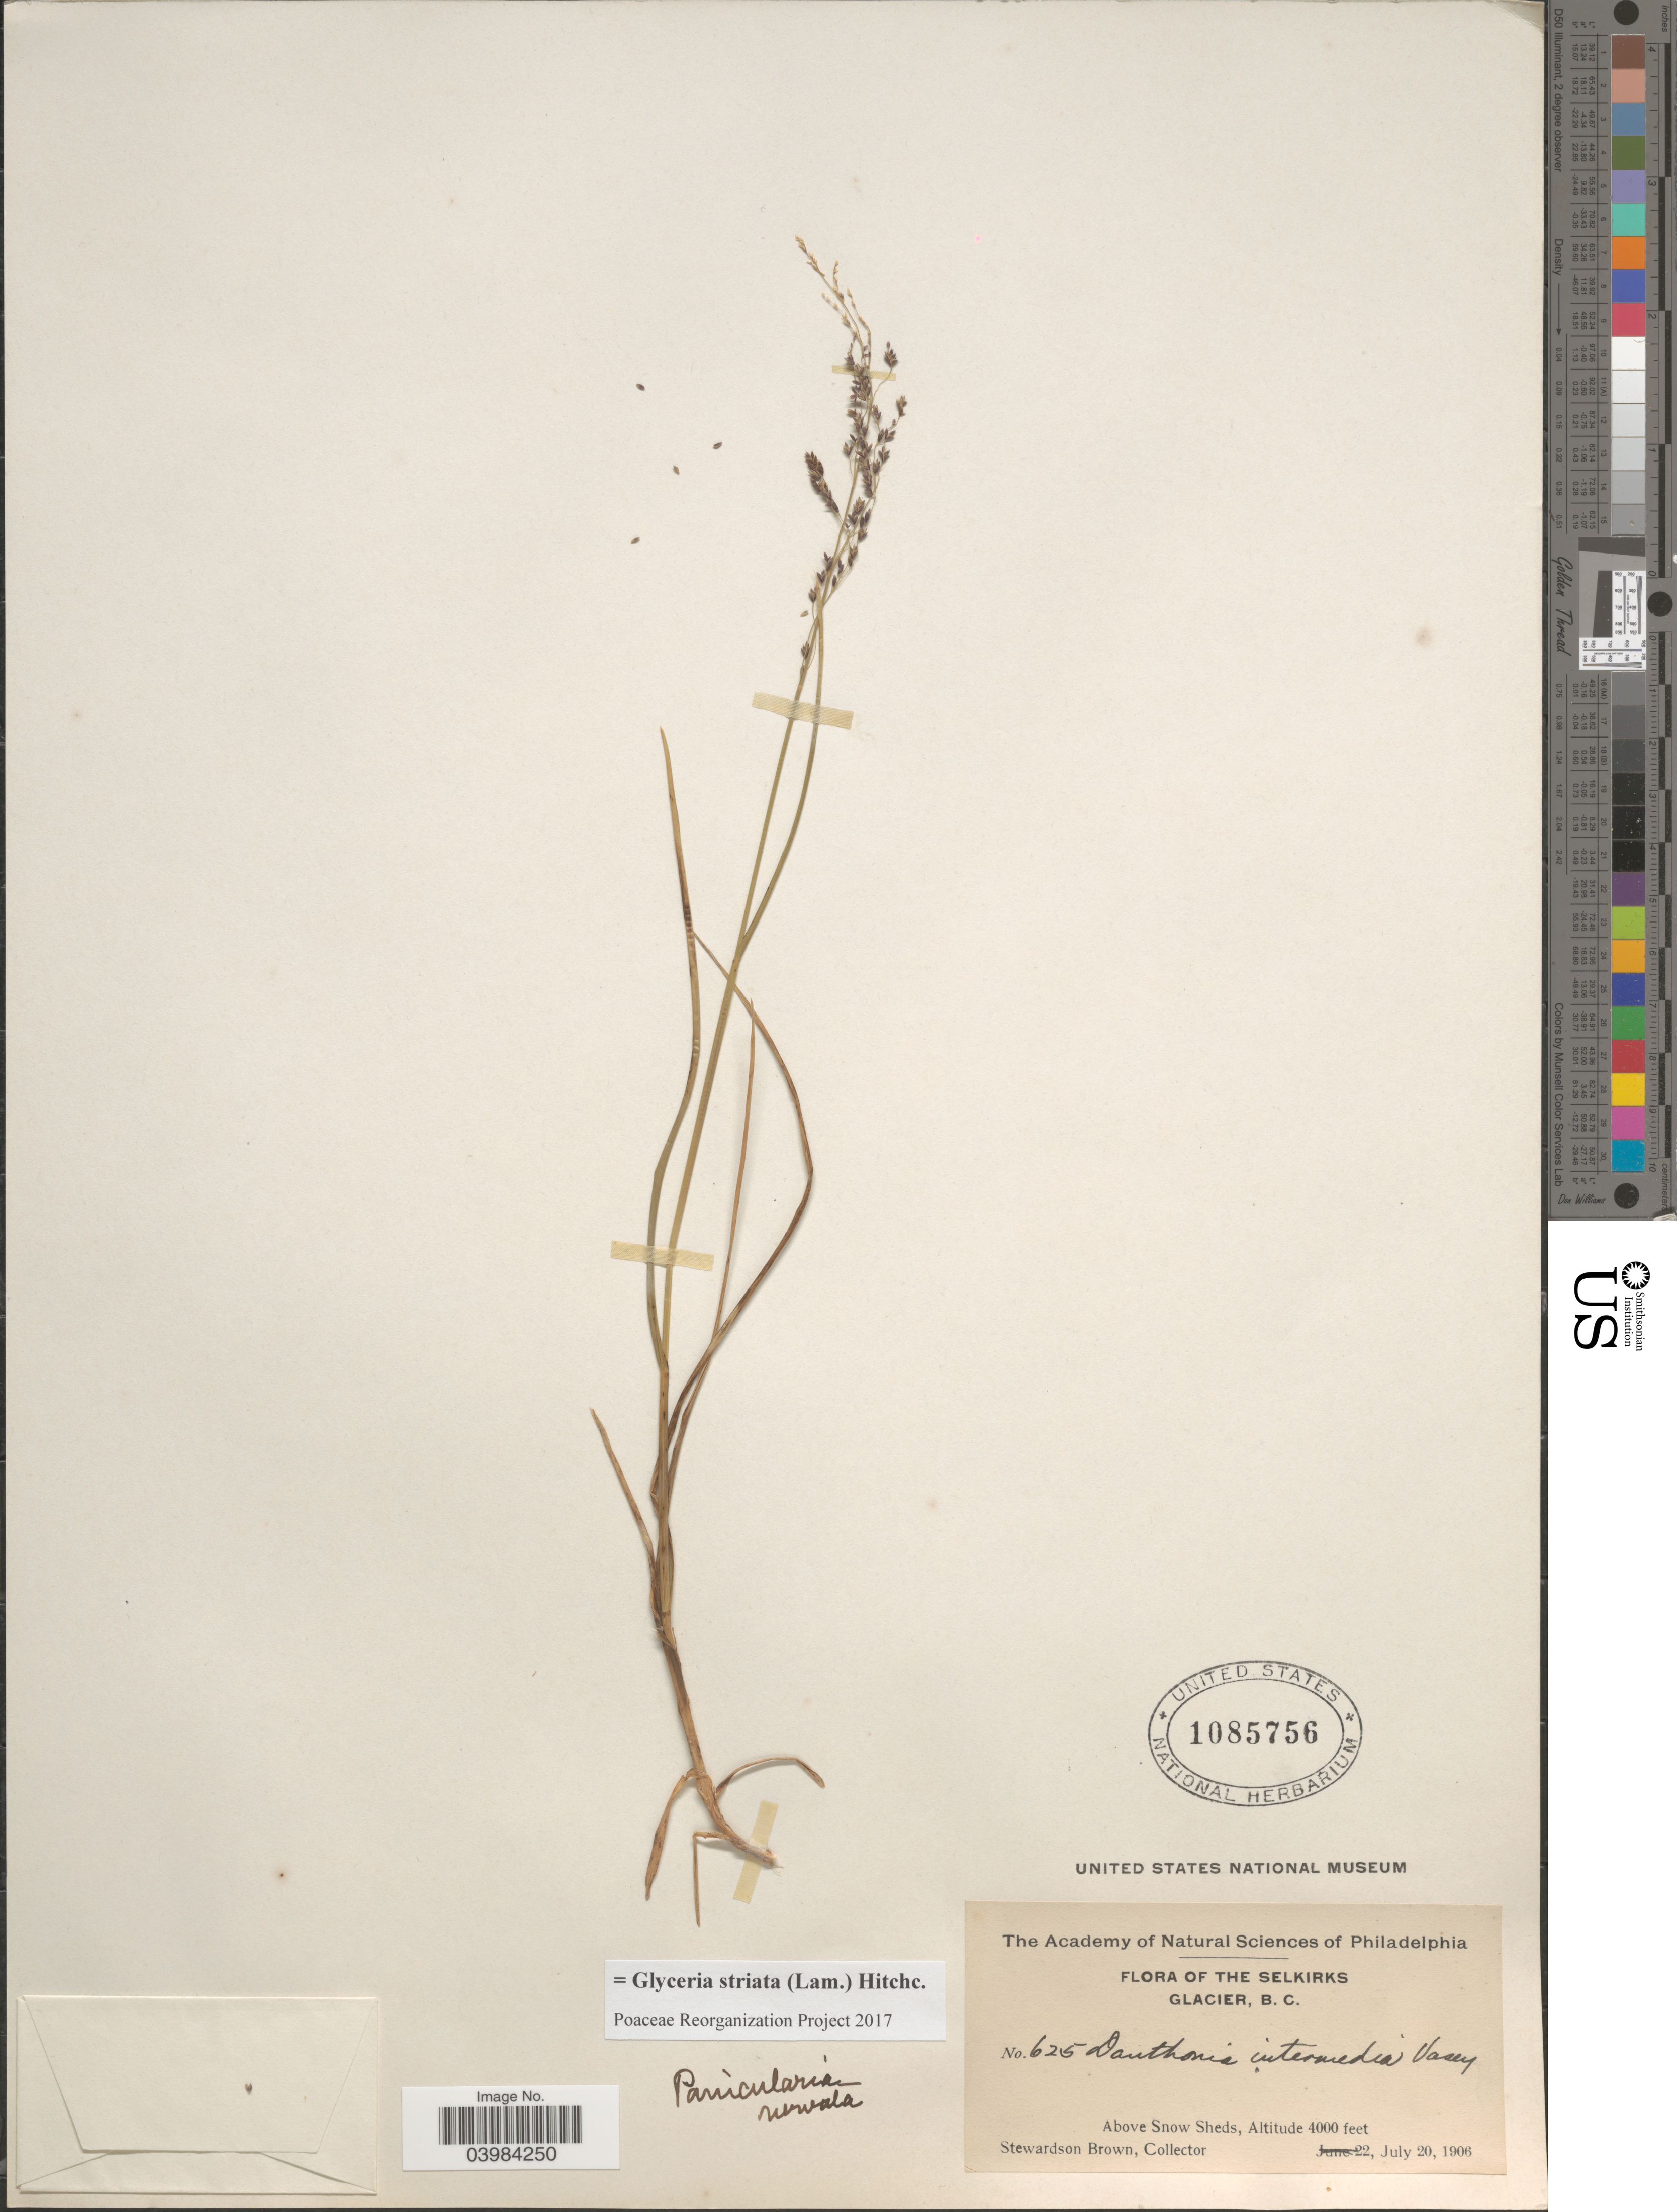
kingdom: Plantae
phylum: Tracheophyta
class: Liliopsida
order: Poales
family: Poaceae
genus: Glyceria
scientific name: Glyceria striata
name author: (Lam.) Hitchc.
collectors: S. Brown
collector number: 625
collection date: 1906-07-20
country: Canada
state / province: British Columbia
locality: The Selkirks. Glacier. Above Snow Sheds.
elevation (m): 1219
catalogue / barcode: US 1085756